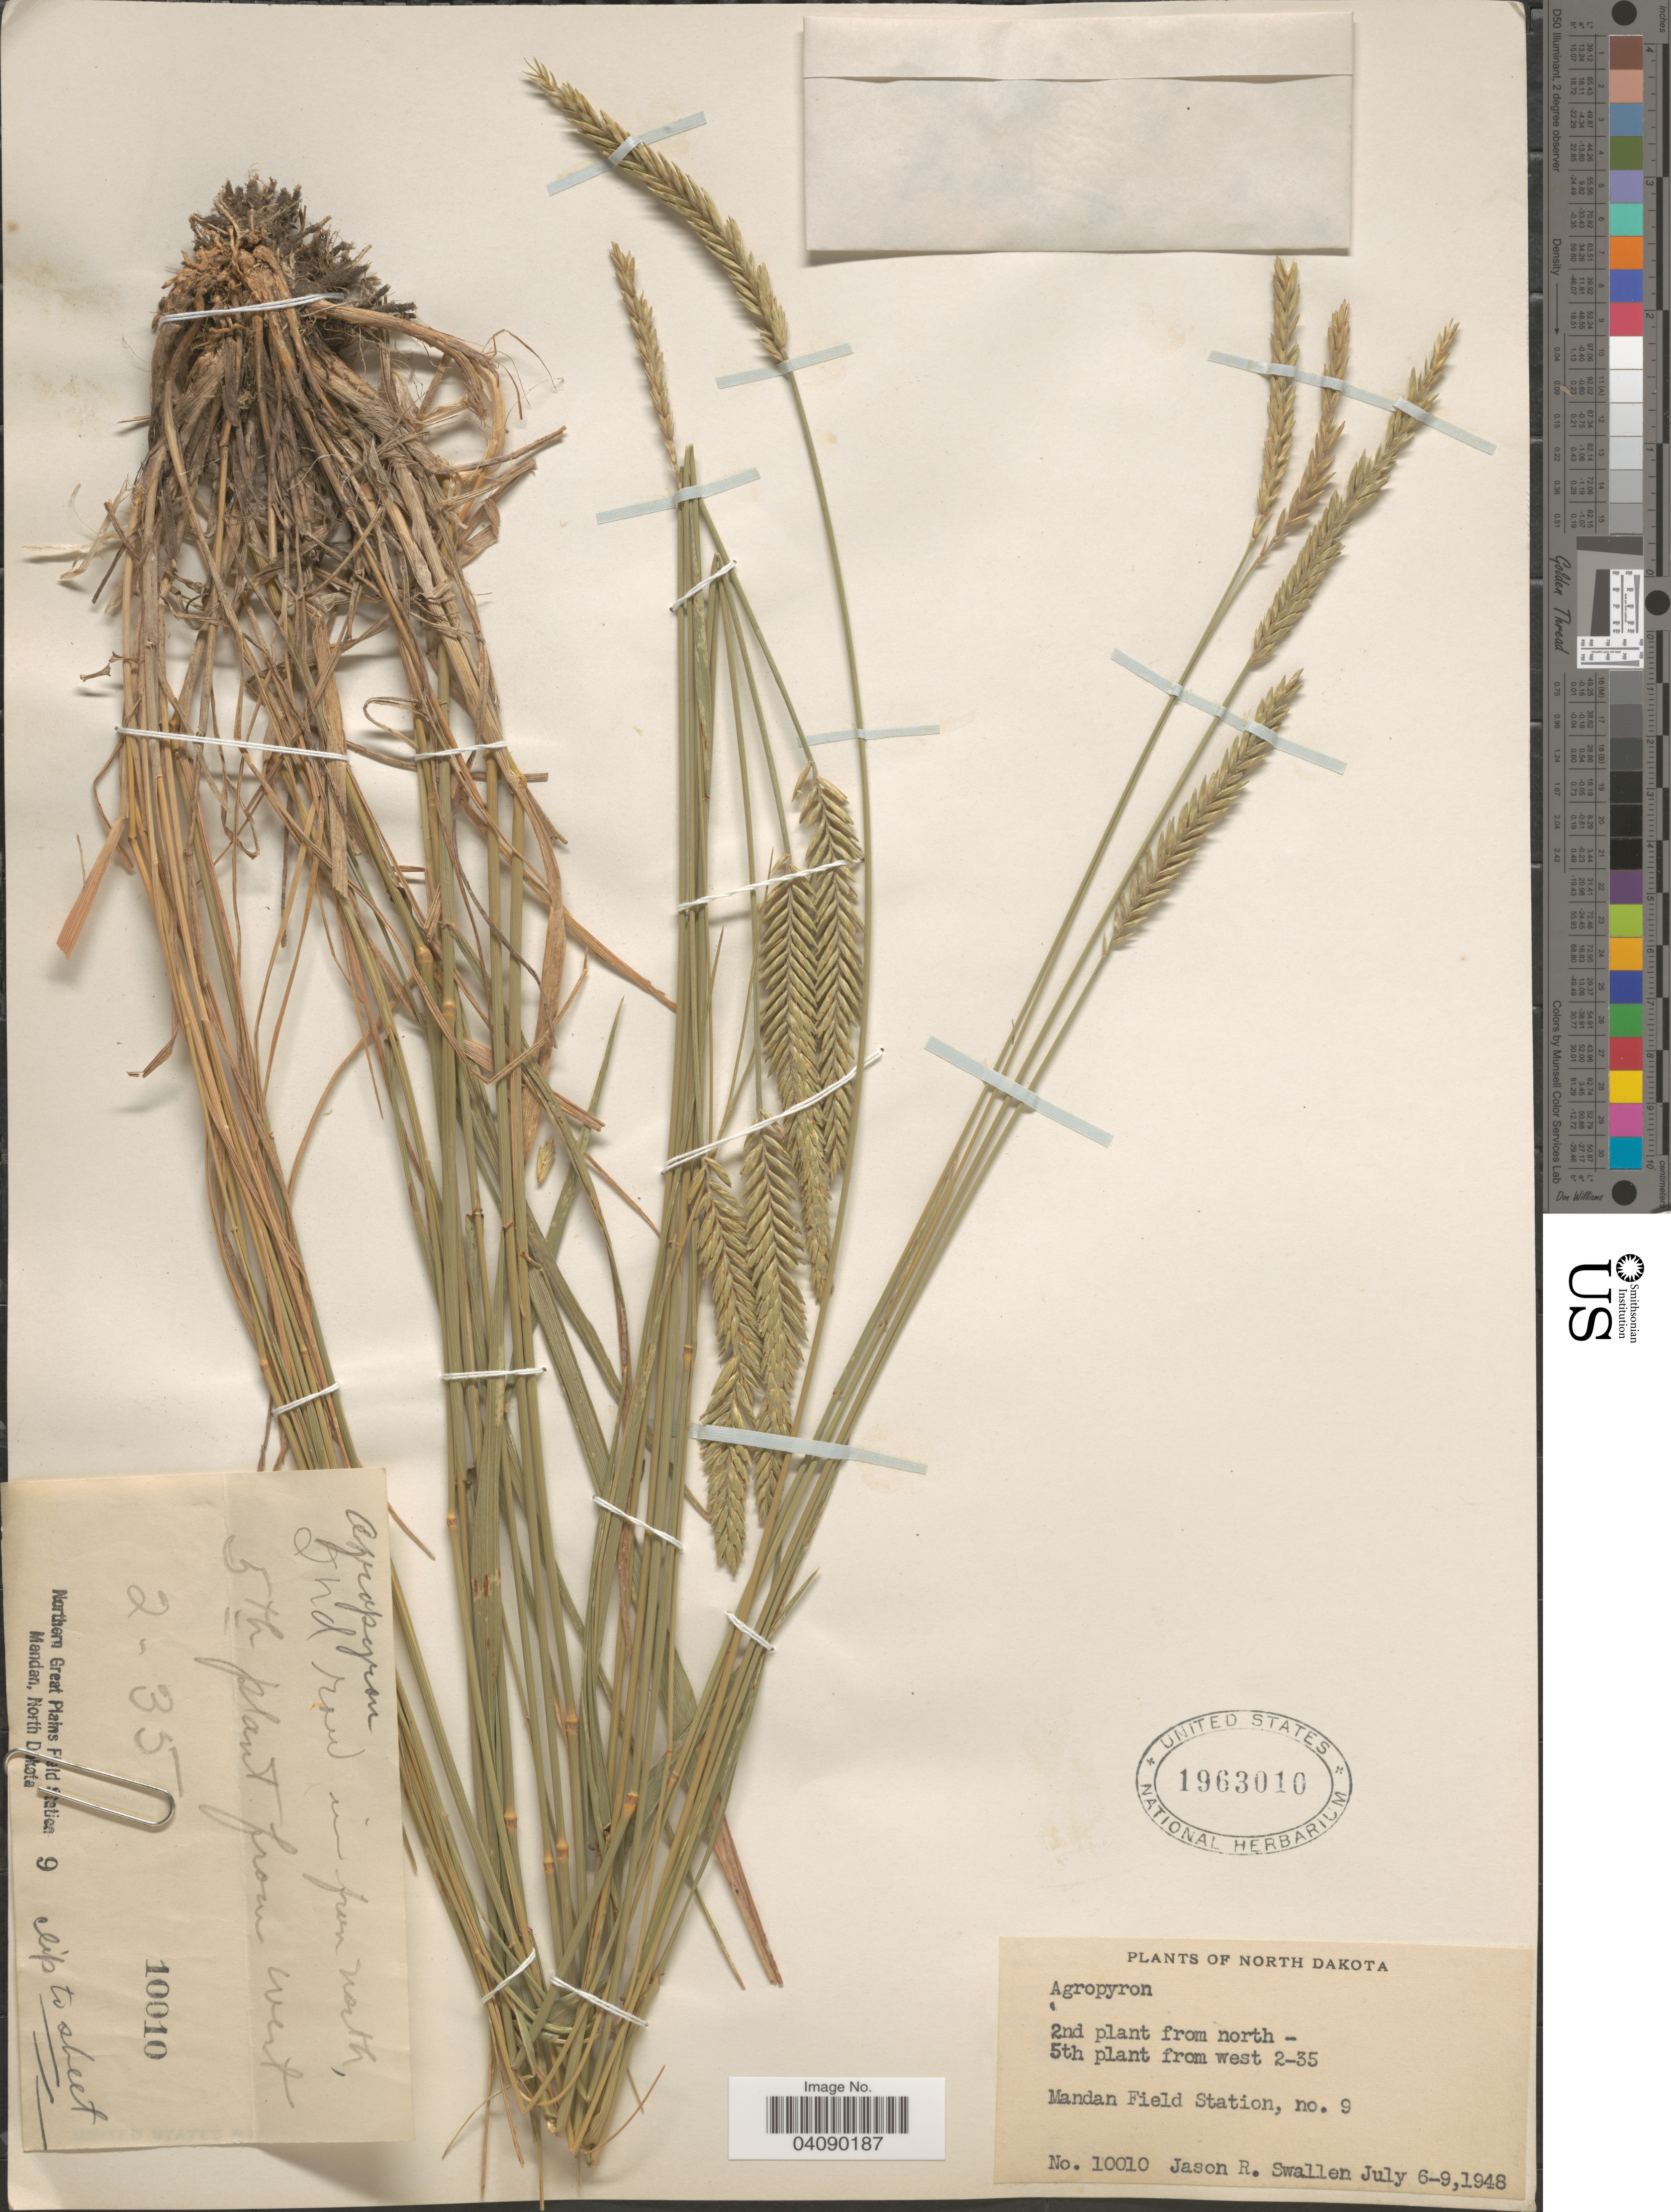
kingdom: Plantae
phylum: Tracheophyta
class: Liliopsida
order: Poales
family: Poaceae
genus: Agropyron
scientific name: Agropyron sp.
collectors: J. R. Swallen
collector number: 10010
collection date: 1948-07-06/1948-07-09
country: United States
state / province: North Dakota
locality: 2nd plant from north - 5th plant from west 2-35. Mandan Field Station, no. 9.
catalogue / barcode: US 1963010